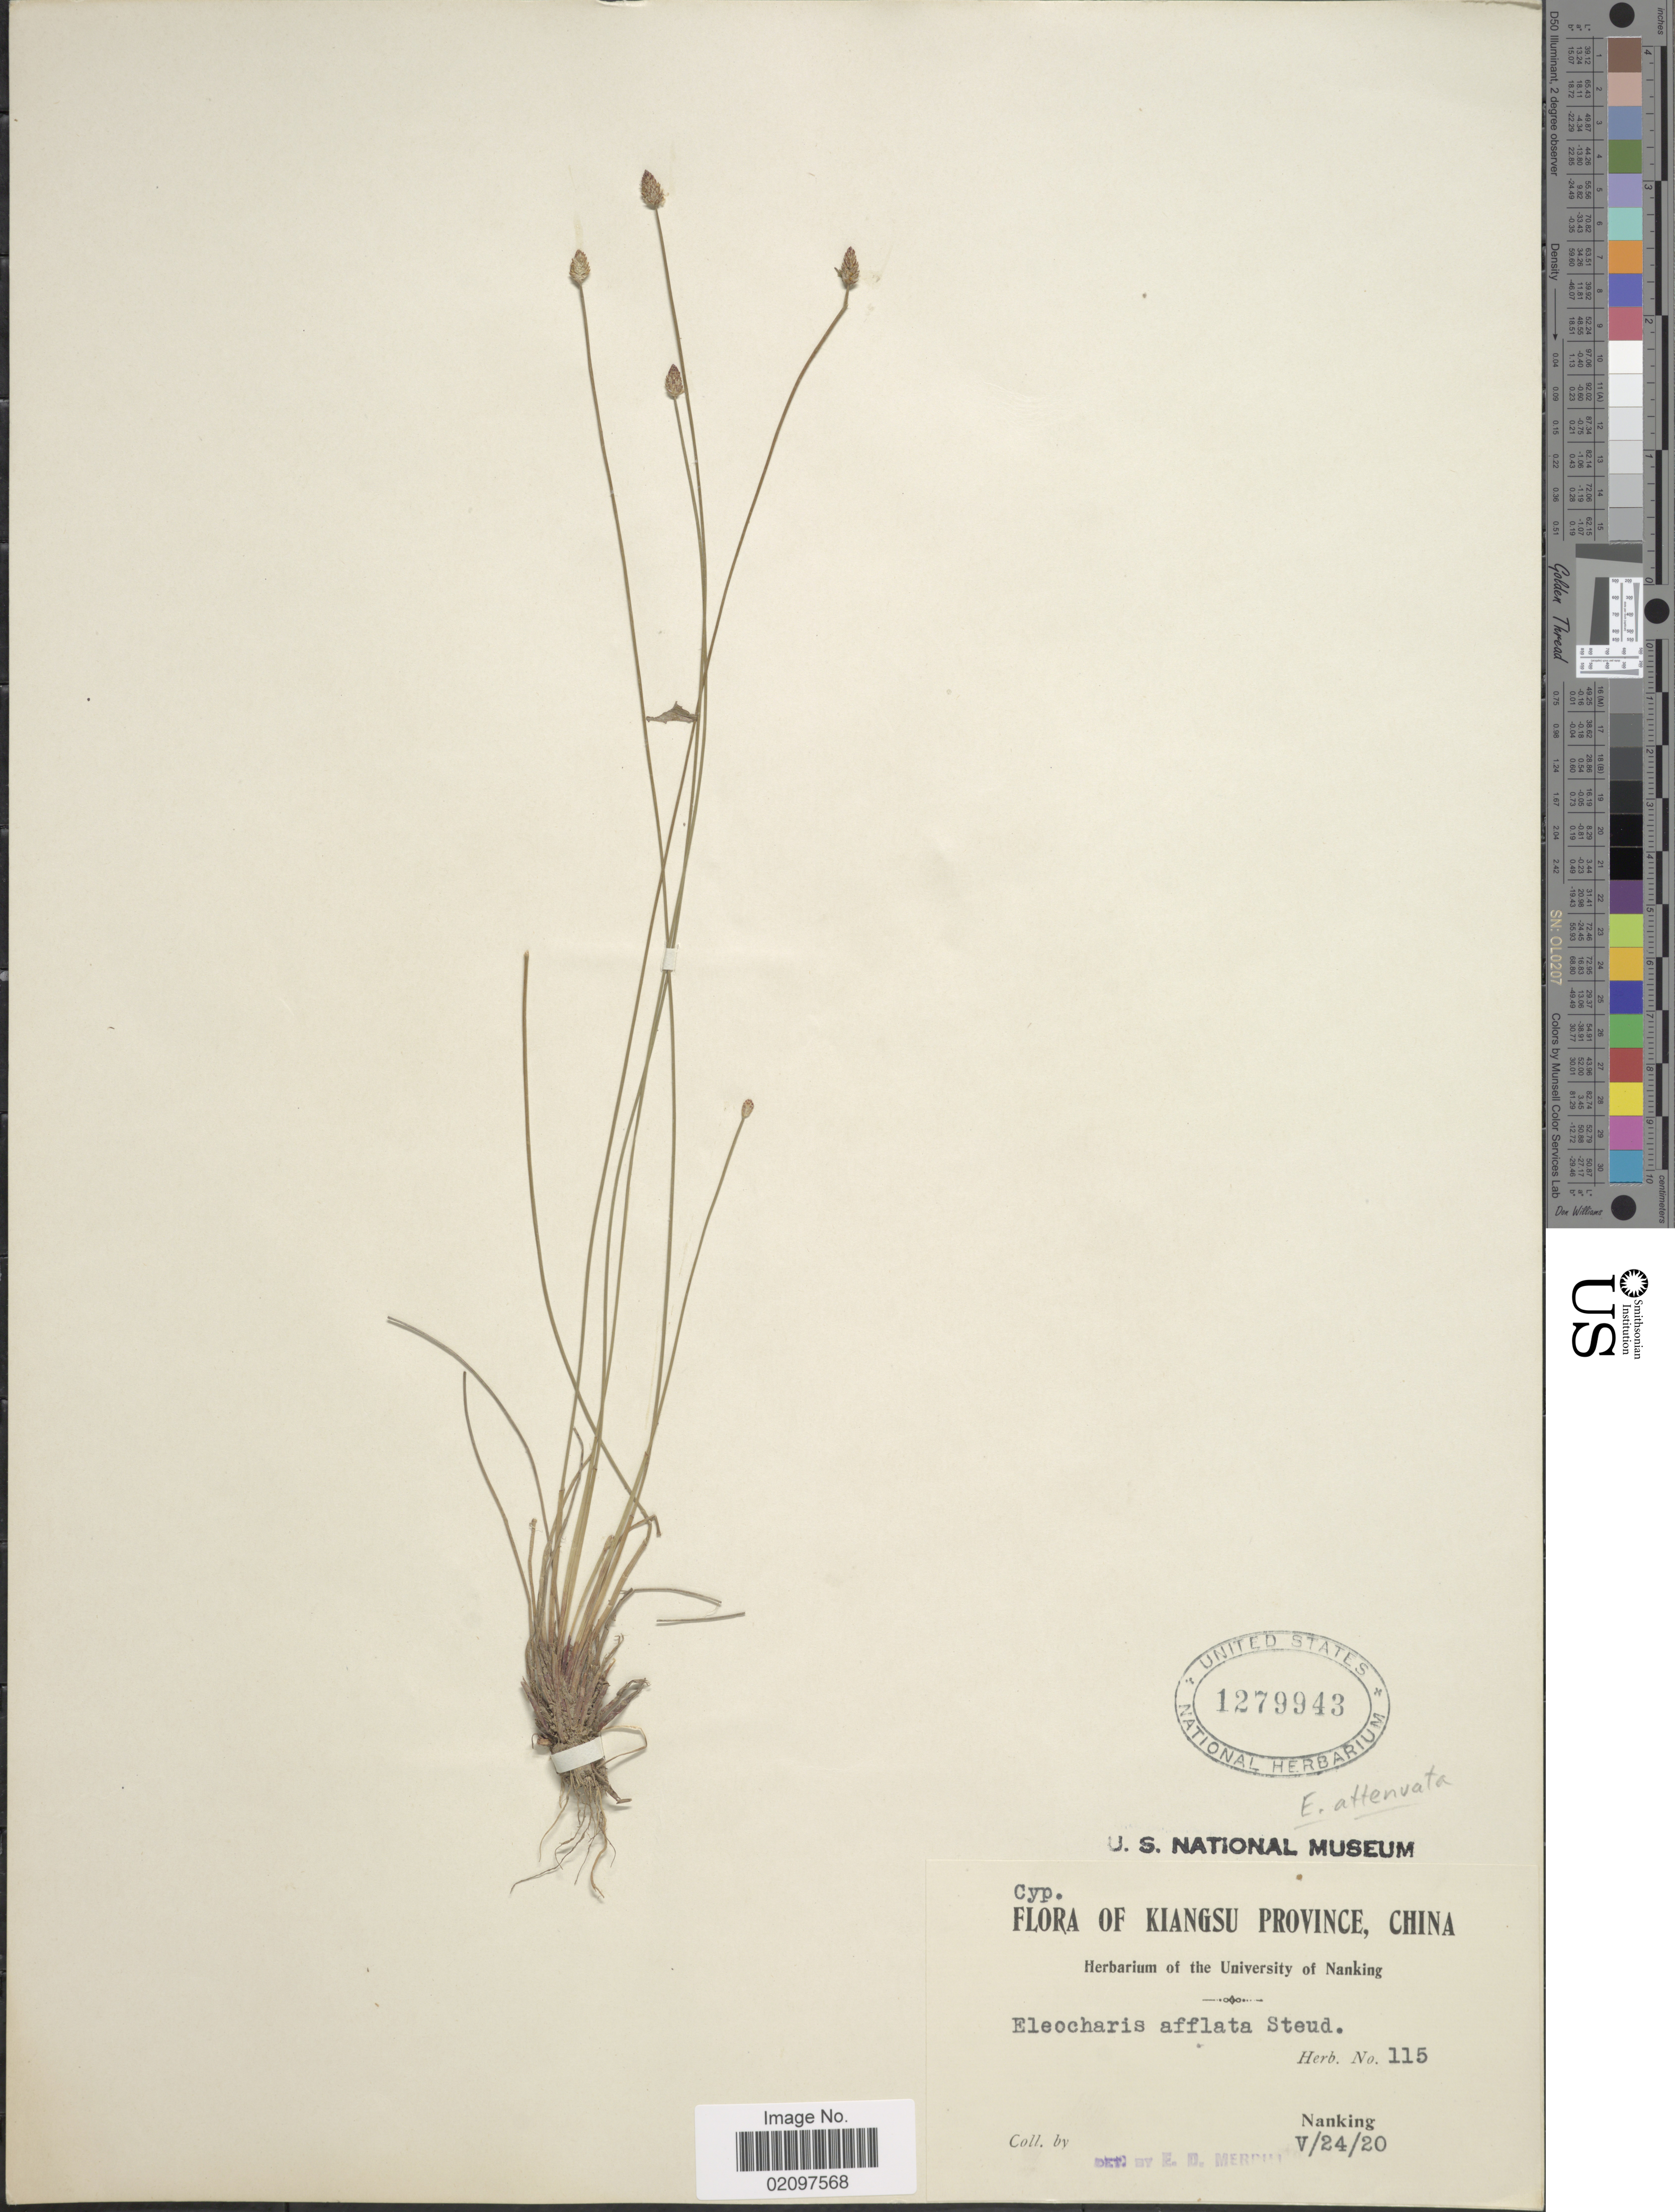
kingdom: Plantae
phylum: Tracheophyta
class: Liliopsida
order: Poales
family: Cyperaceae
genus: Eleocharis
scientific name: Eleocharis attenuata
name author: (Franch. & Sav.) Palla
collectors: ex herb. University of Nanking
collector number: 115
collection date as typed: Transcribed d/m/y: 24/5/20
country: China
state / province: Jiangsu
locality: Kiangsu Province, Nanking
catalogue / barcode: US 1279943